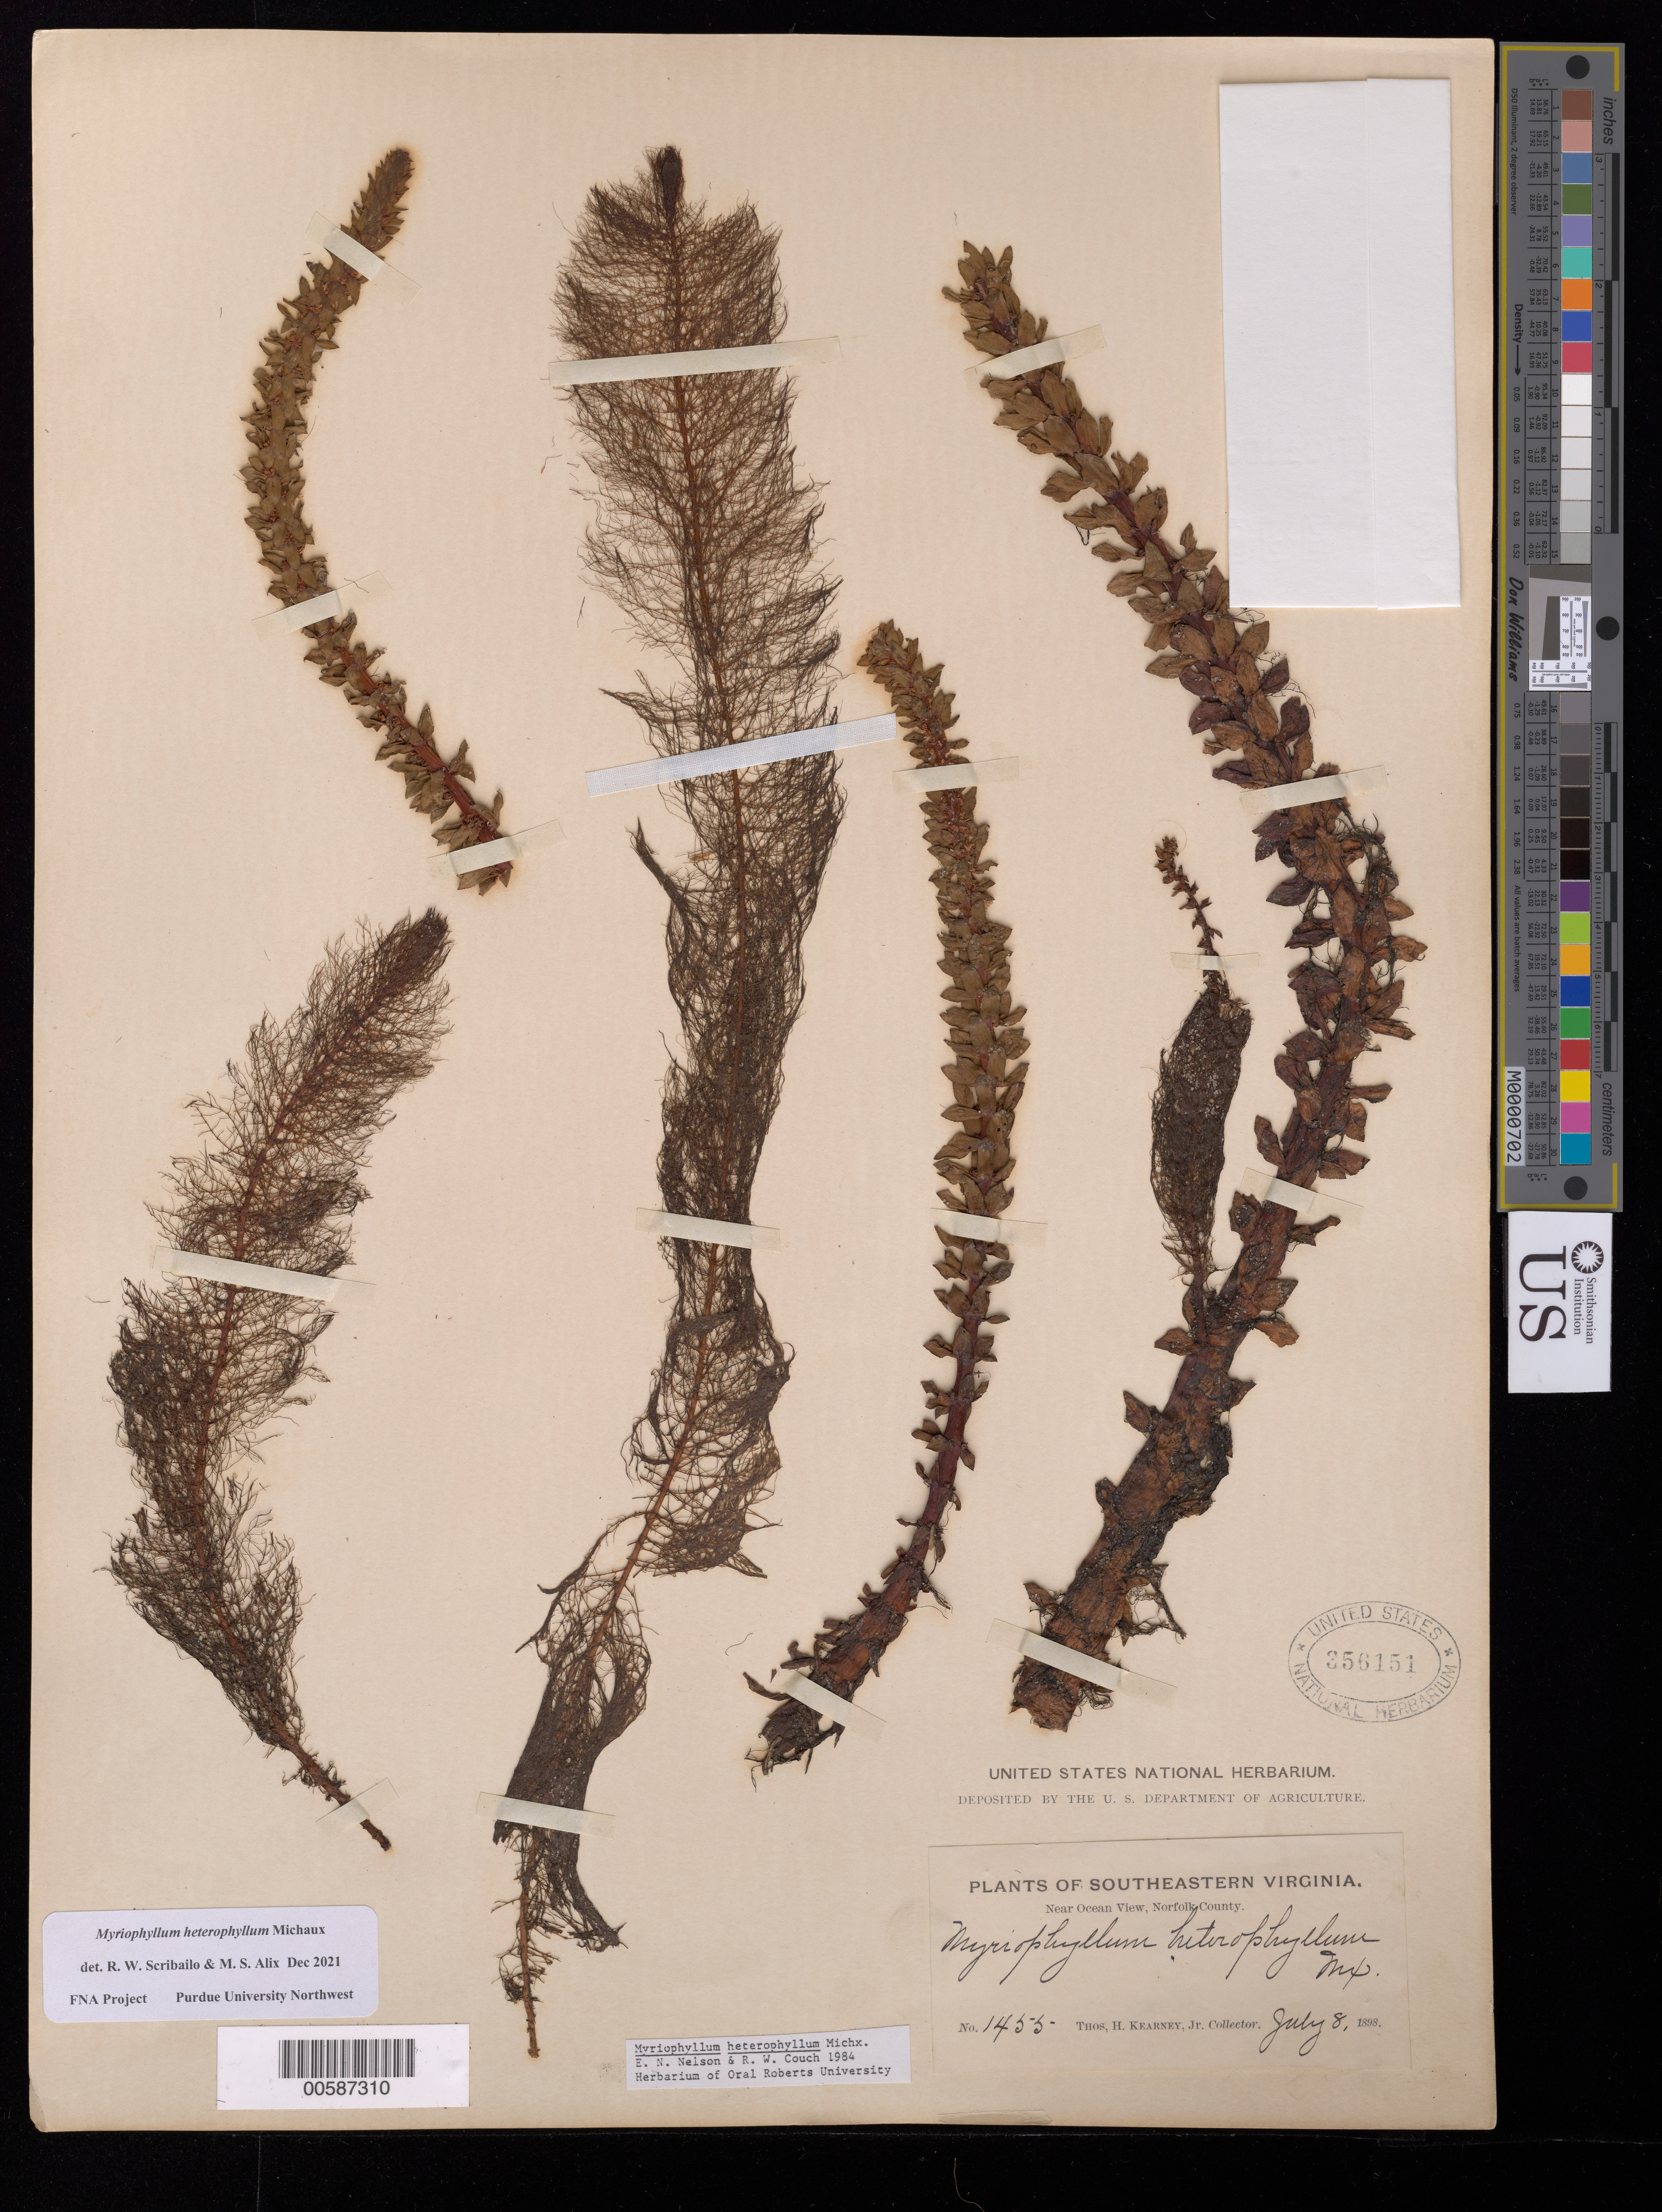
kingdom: Plantae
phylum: Tracheophyta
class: Magnoliopsida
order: Saxifragales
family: Haloragaceae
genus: Myriophyllum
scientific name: Myriophyllum heterophyllum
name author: Michx.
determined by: Scribailo, R. W.; Alix, M. S.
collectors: T. H. Kearney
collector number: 1455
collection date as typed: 08 Jul 1898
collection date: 1898-07-08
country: United States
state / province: Virginia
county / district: City of Norfolk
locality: Norfolk, near Ocean View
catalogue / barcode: US 356151